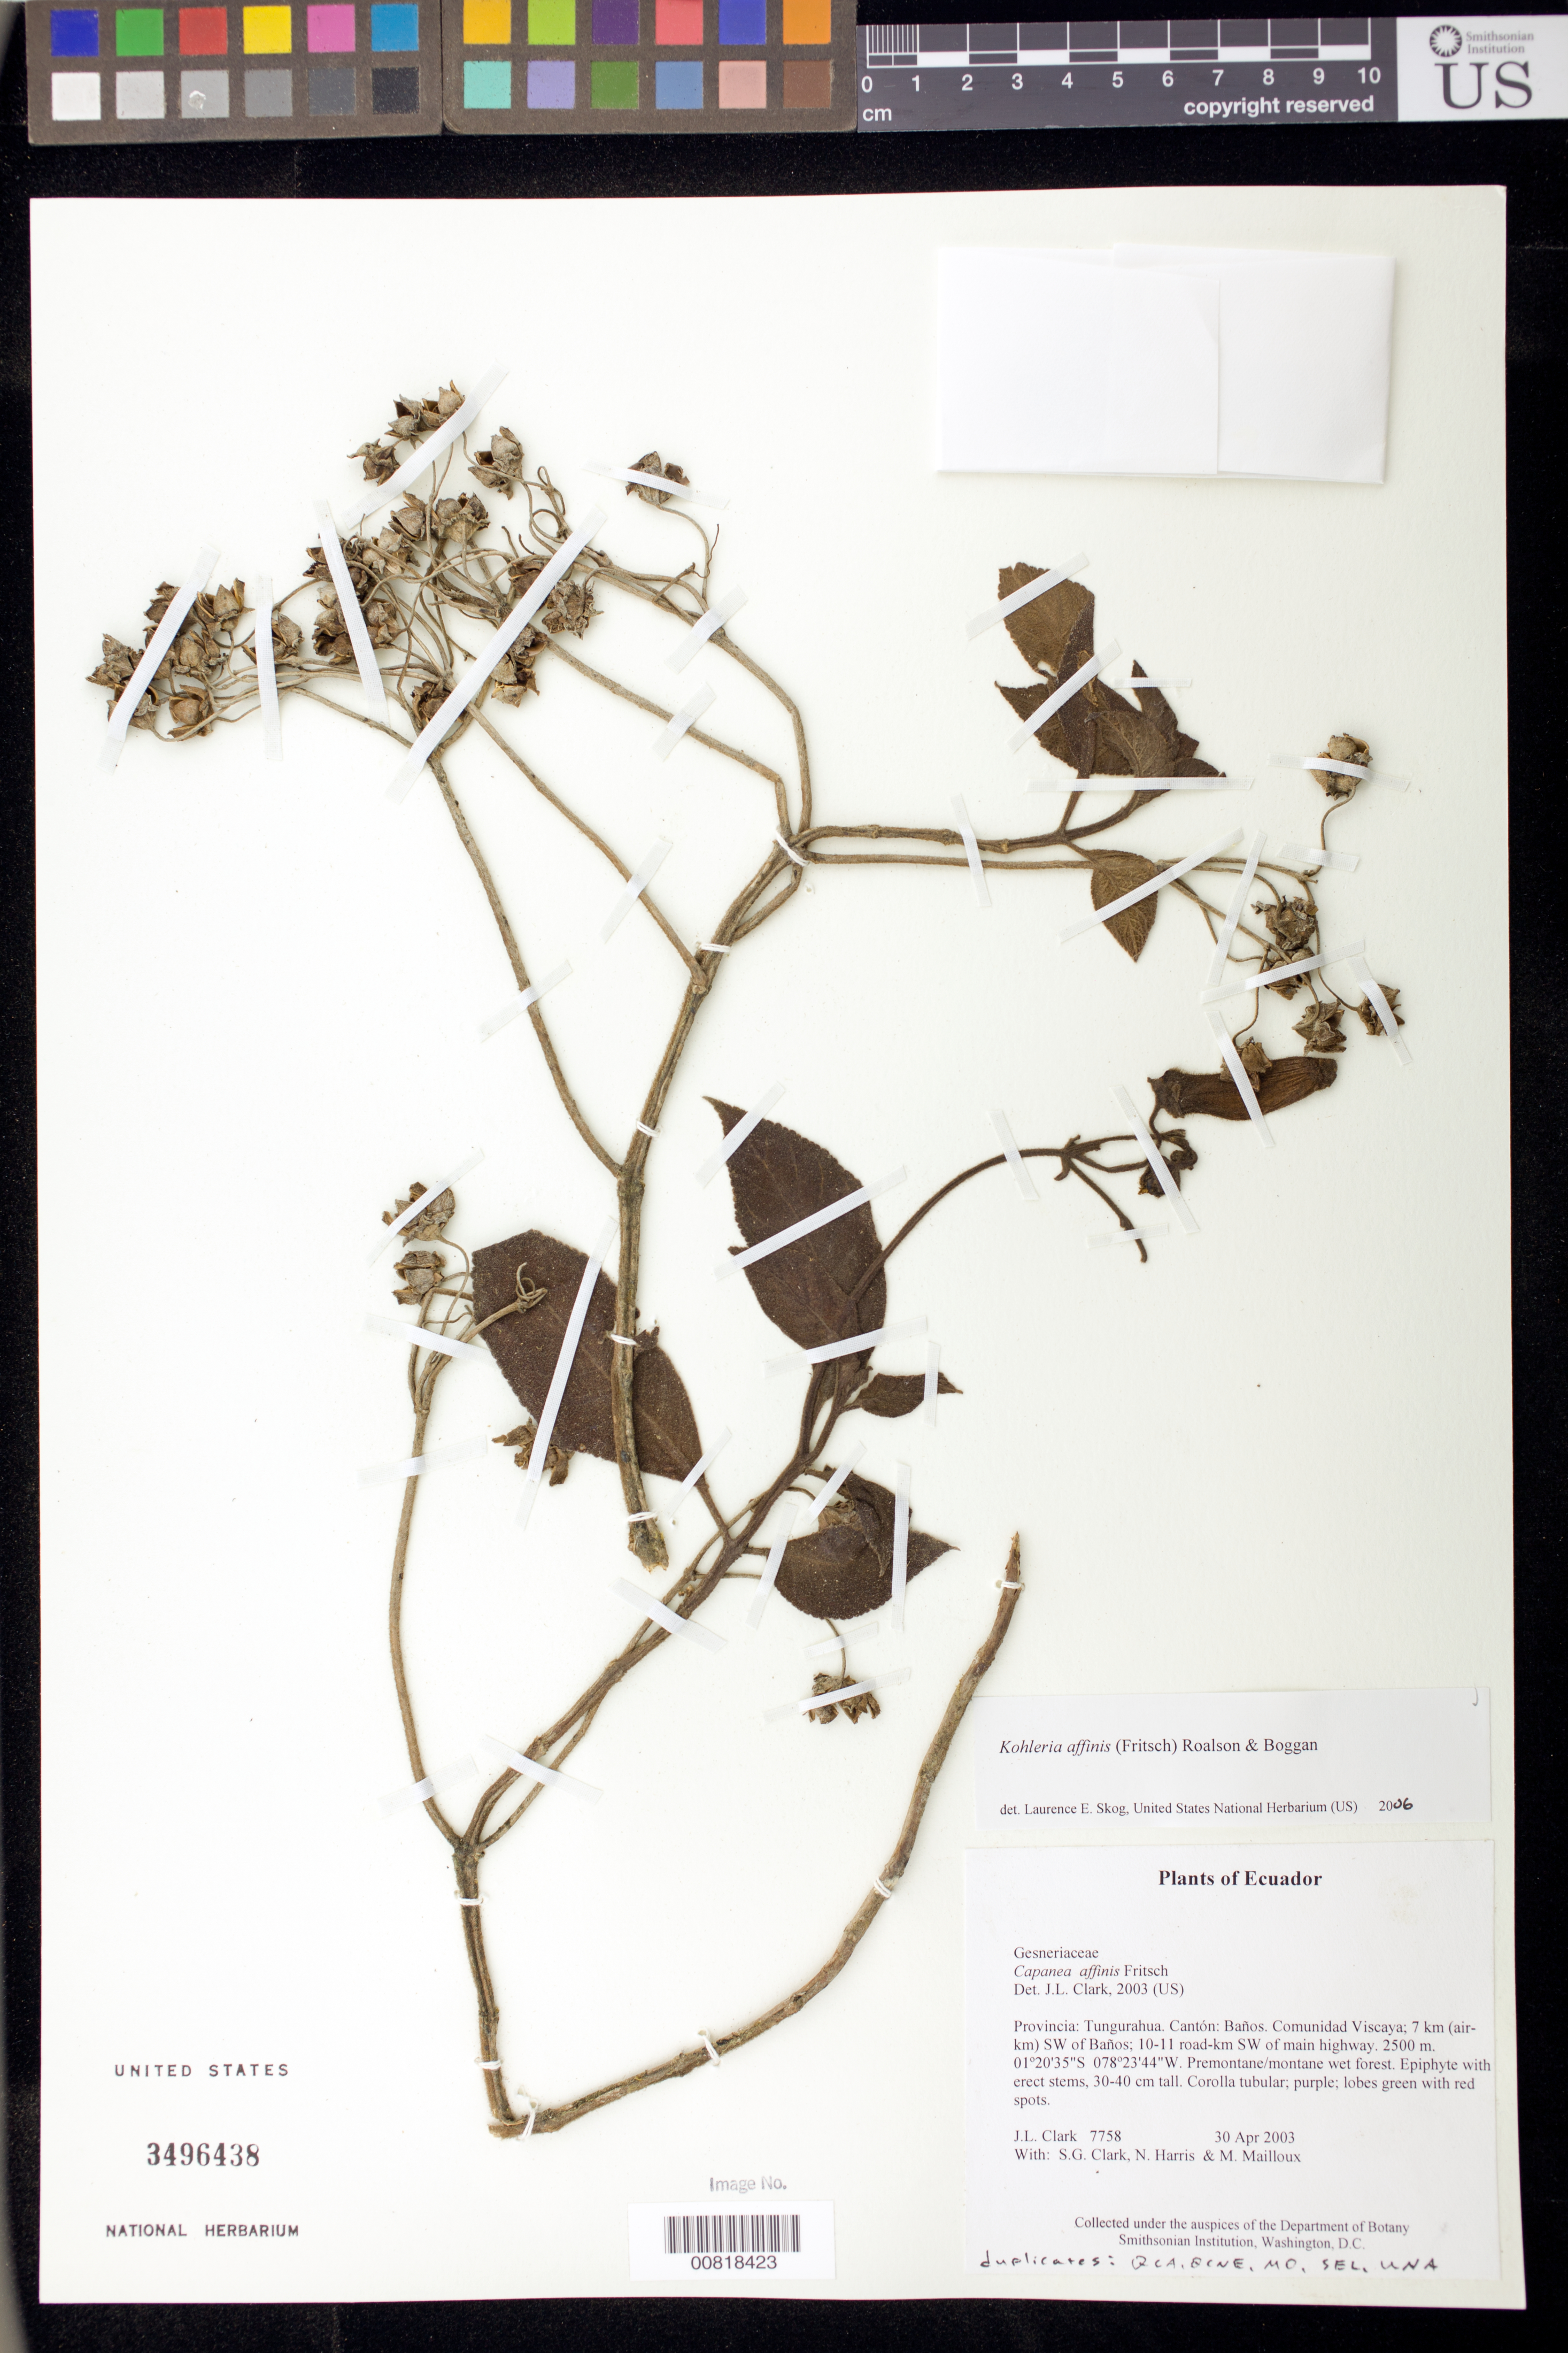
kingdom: Plantae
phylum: Tracheophyta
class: Magnoliopsida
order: Lamiales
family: Gesneriaceae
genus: Kohleria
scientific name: Kohleria affinis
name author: (Fritsch) Roalson & Boggan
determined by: Skog, Laurence E.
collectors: J. L. Clark, S. G. Clark, N. Harris & M. Mailloux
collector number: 7758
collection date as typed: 30 Apr 2003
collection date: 2003-04-30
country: Ecuador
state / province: Tungurahua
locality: Baños. Comunidad Viscaya; 7 km (air-km) SW of Baños; 10-11 road-km SW of main highway.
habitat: Premontane/montane wet forest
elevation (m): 2500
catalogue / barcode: US 3496438